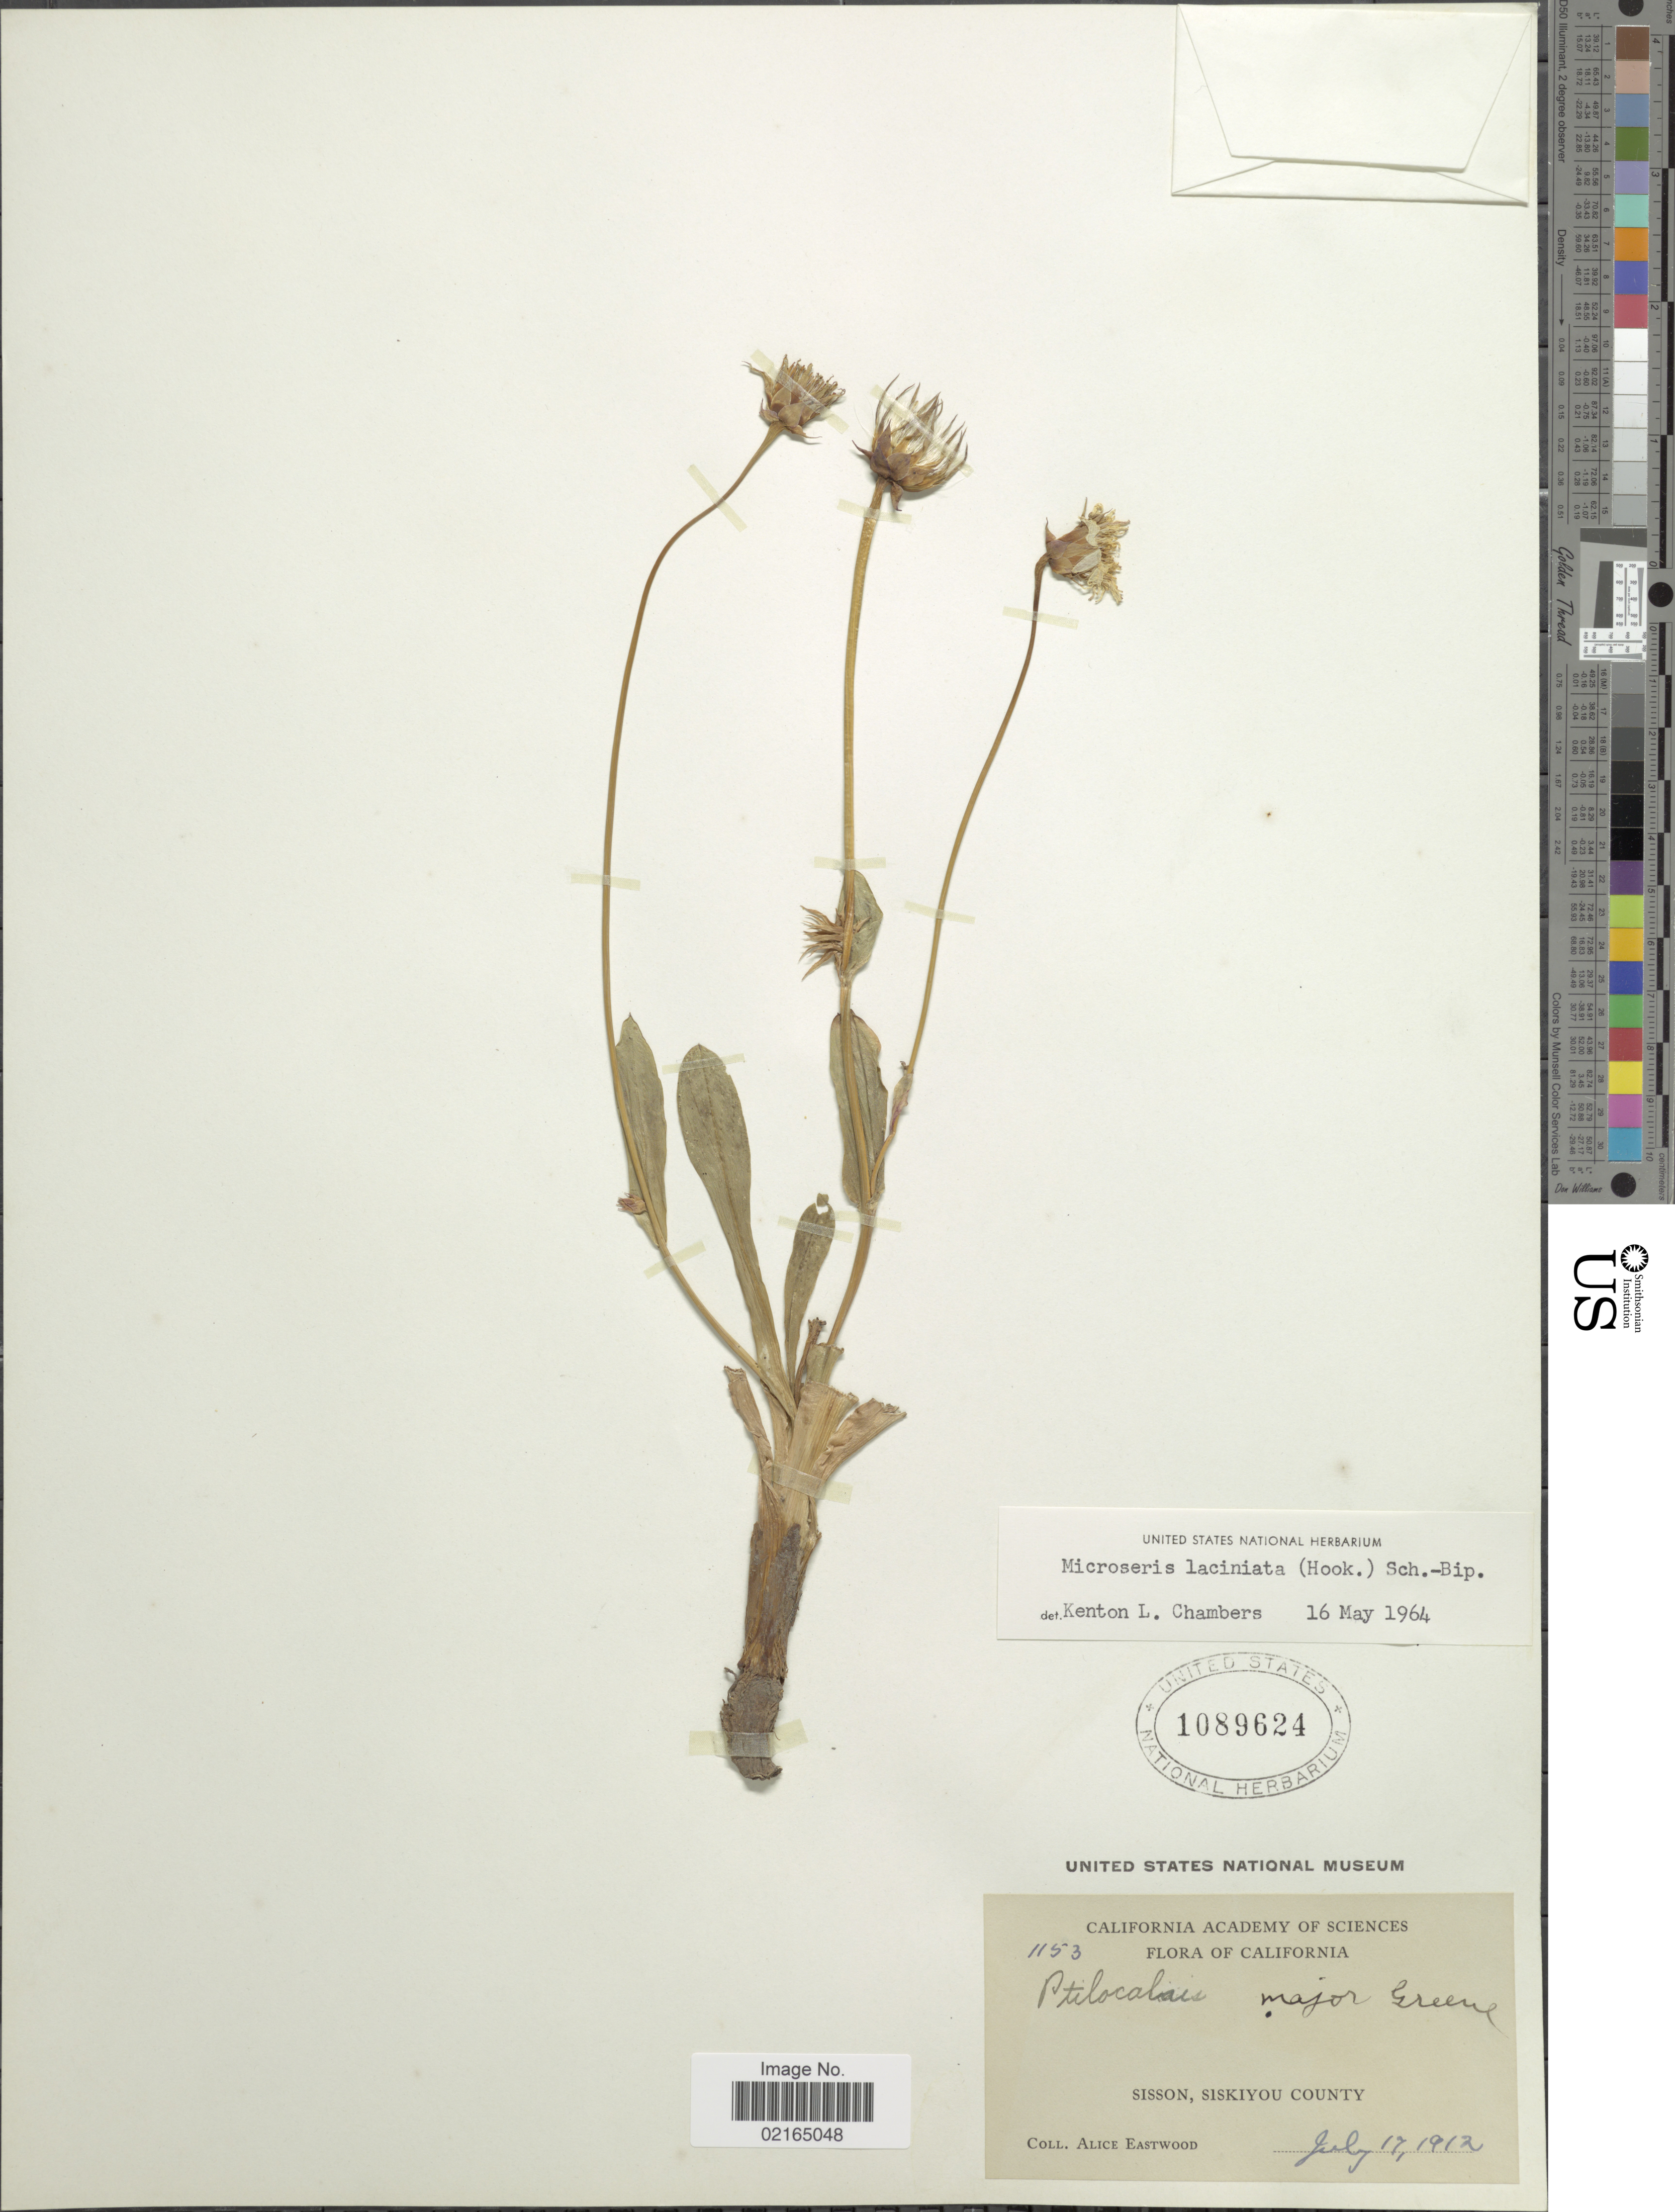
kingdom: Plantae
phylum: Tracheophyta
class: Magnoliopsida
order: Asterales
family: Asteraceae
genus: Microseris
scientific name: Microseris laciniata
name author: (Hook.) Sch. Bip.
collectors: A. Eastwood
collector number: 1153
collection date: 1912-07-17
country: United States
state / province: California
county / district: Siskiyou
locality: Sisson, Siskiyou County.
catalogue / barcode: US 1089624